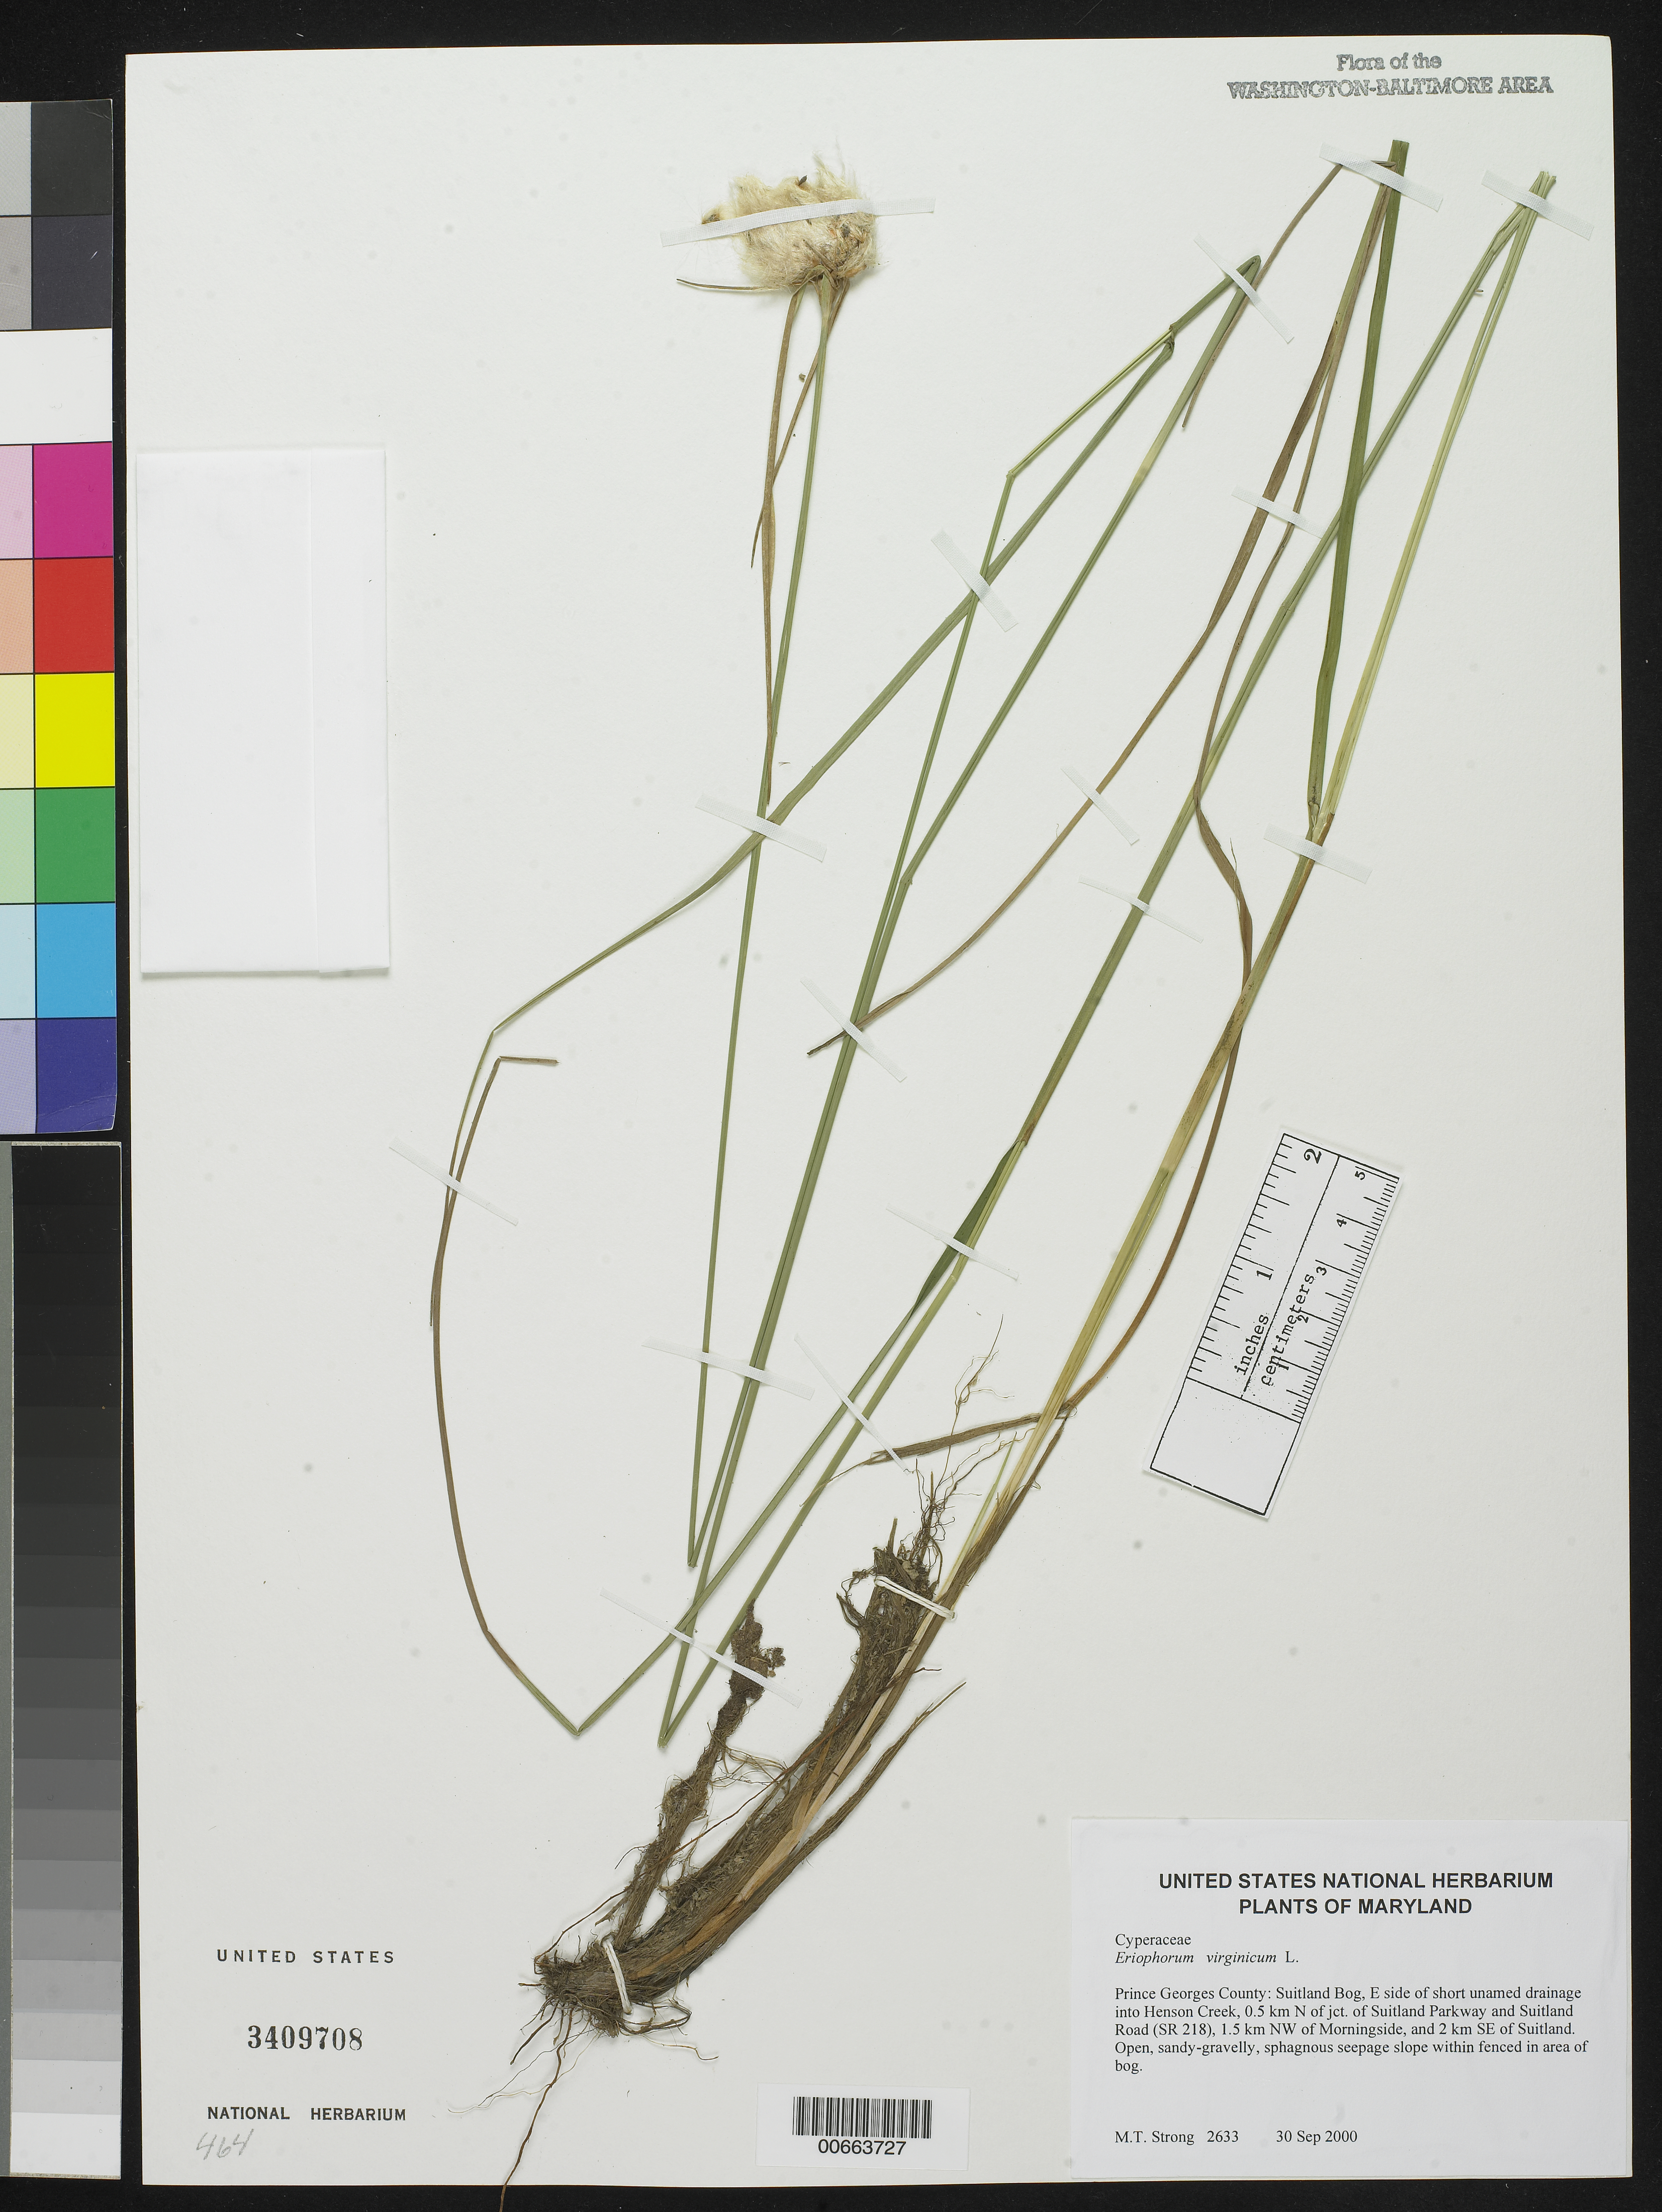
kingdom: Plantae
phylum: Tracheophyta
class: Liliopsida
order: Poales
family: Cyperaceae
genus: Eriophorum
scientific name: Eriophorum virginicum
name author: L.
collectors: M. T. Strong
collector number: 2633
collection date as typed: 30 Sep 2000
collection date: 2000-09-30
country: United States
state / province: Maryland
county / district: Prince George's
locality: Suitland Bog, E side of short unamed drainage into Henson Creek, 0.5 km N of jct. of Suitland Parkway and Suitland Road (SR 218), 1.5 km NW of Morningside, and 2 km SE of Suitland.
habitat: Open, gravelly, sphagnous seepage slope within fenced in area of bog.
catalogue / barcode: US 3409708